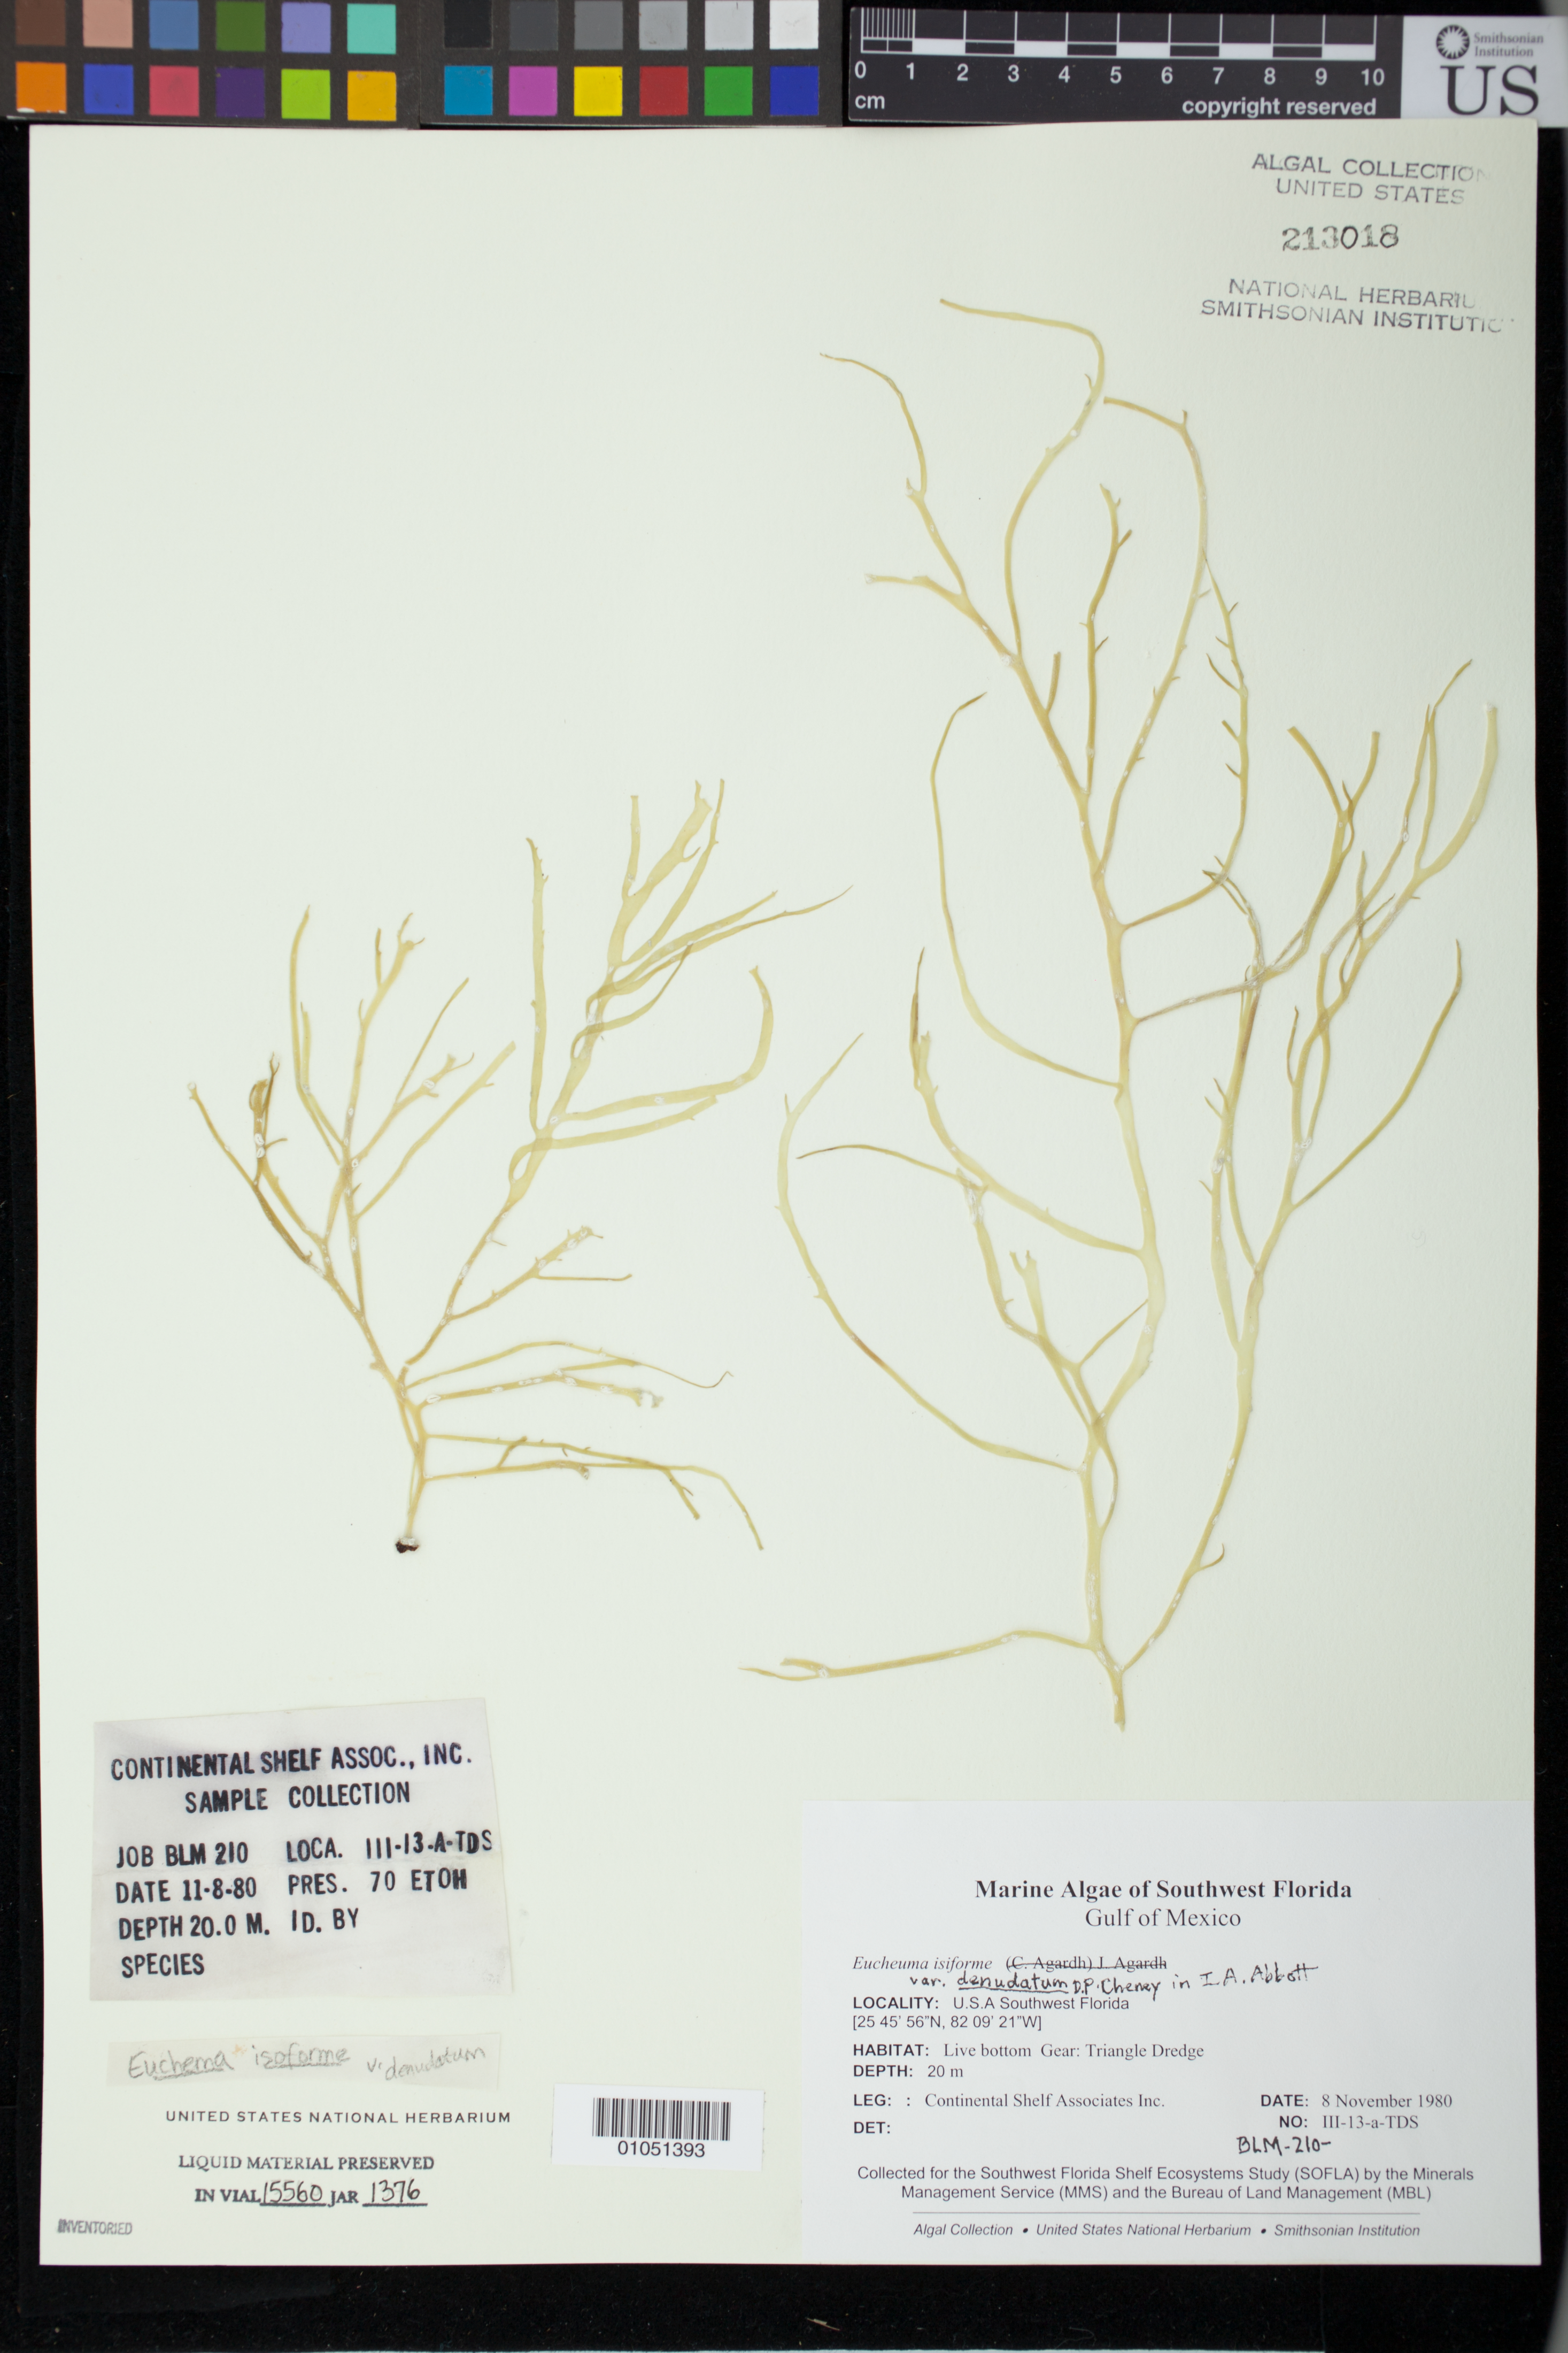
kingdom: Plantae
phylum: Rhodophyta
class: Florideophyceae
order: Gigartinales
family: Solieriaceae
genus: Eucheumatopsis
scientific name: Eucheumatopsis isiformis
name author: (C. Agardh) M.L. Núñez-Resendiz et al.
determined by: Algae name updating Project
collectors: Continental Shelf Associates for the MMS/BLM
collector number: BLM-210-III-13-A-TDS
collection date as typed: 08 Nov 1980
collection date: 1980-11-08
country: United States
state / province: Florida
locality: Gulf of Mexico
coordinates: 25 45'56"N, 82 09'21"W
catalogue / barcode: US 213018